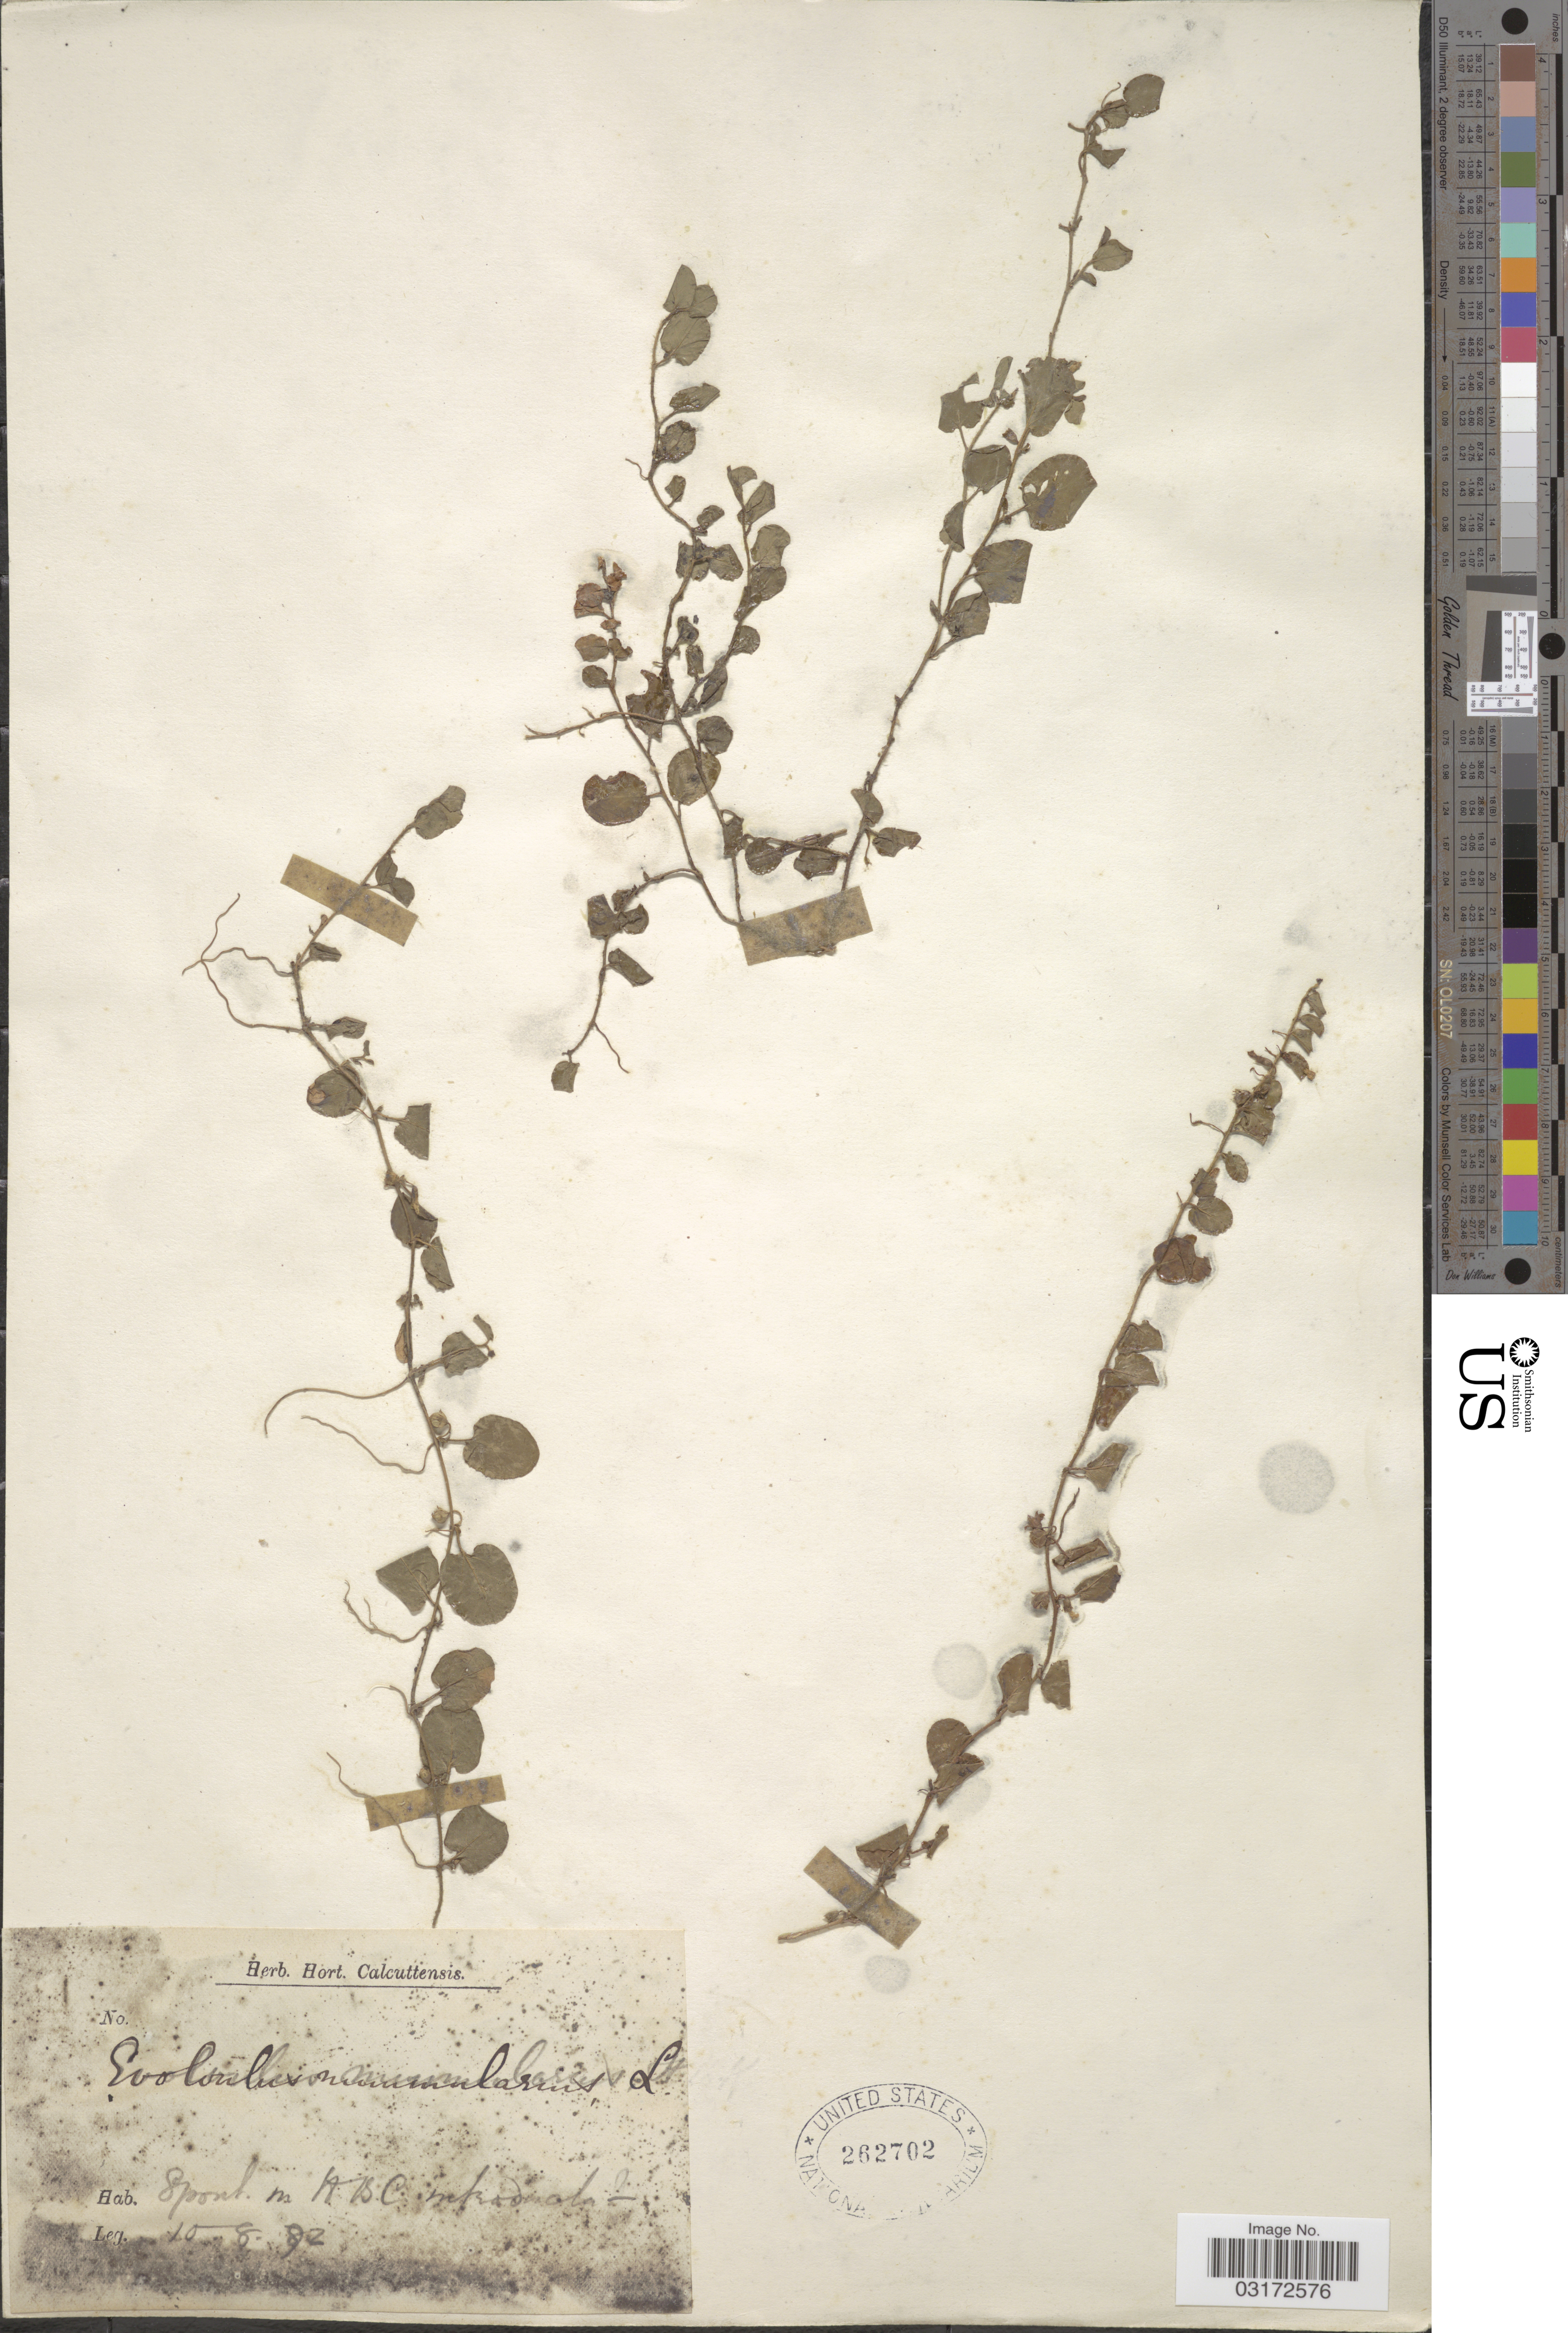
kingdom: Plantae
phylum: Tracheophyta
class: Magnoliopsida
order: Solanales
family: Convolvulaceae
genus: Evolvulus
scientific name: Evolvulus nummularius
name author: (L.) L.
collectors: ex Herb. Hort. Bot. Calcuttensis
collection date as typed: Transcribed d/m/y: 10/8/72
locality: Spont. in[interpreted] ABC [illegible text].[unsure placement]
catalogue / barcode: US 262702